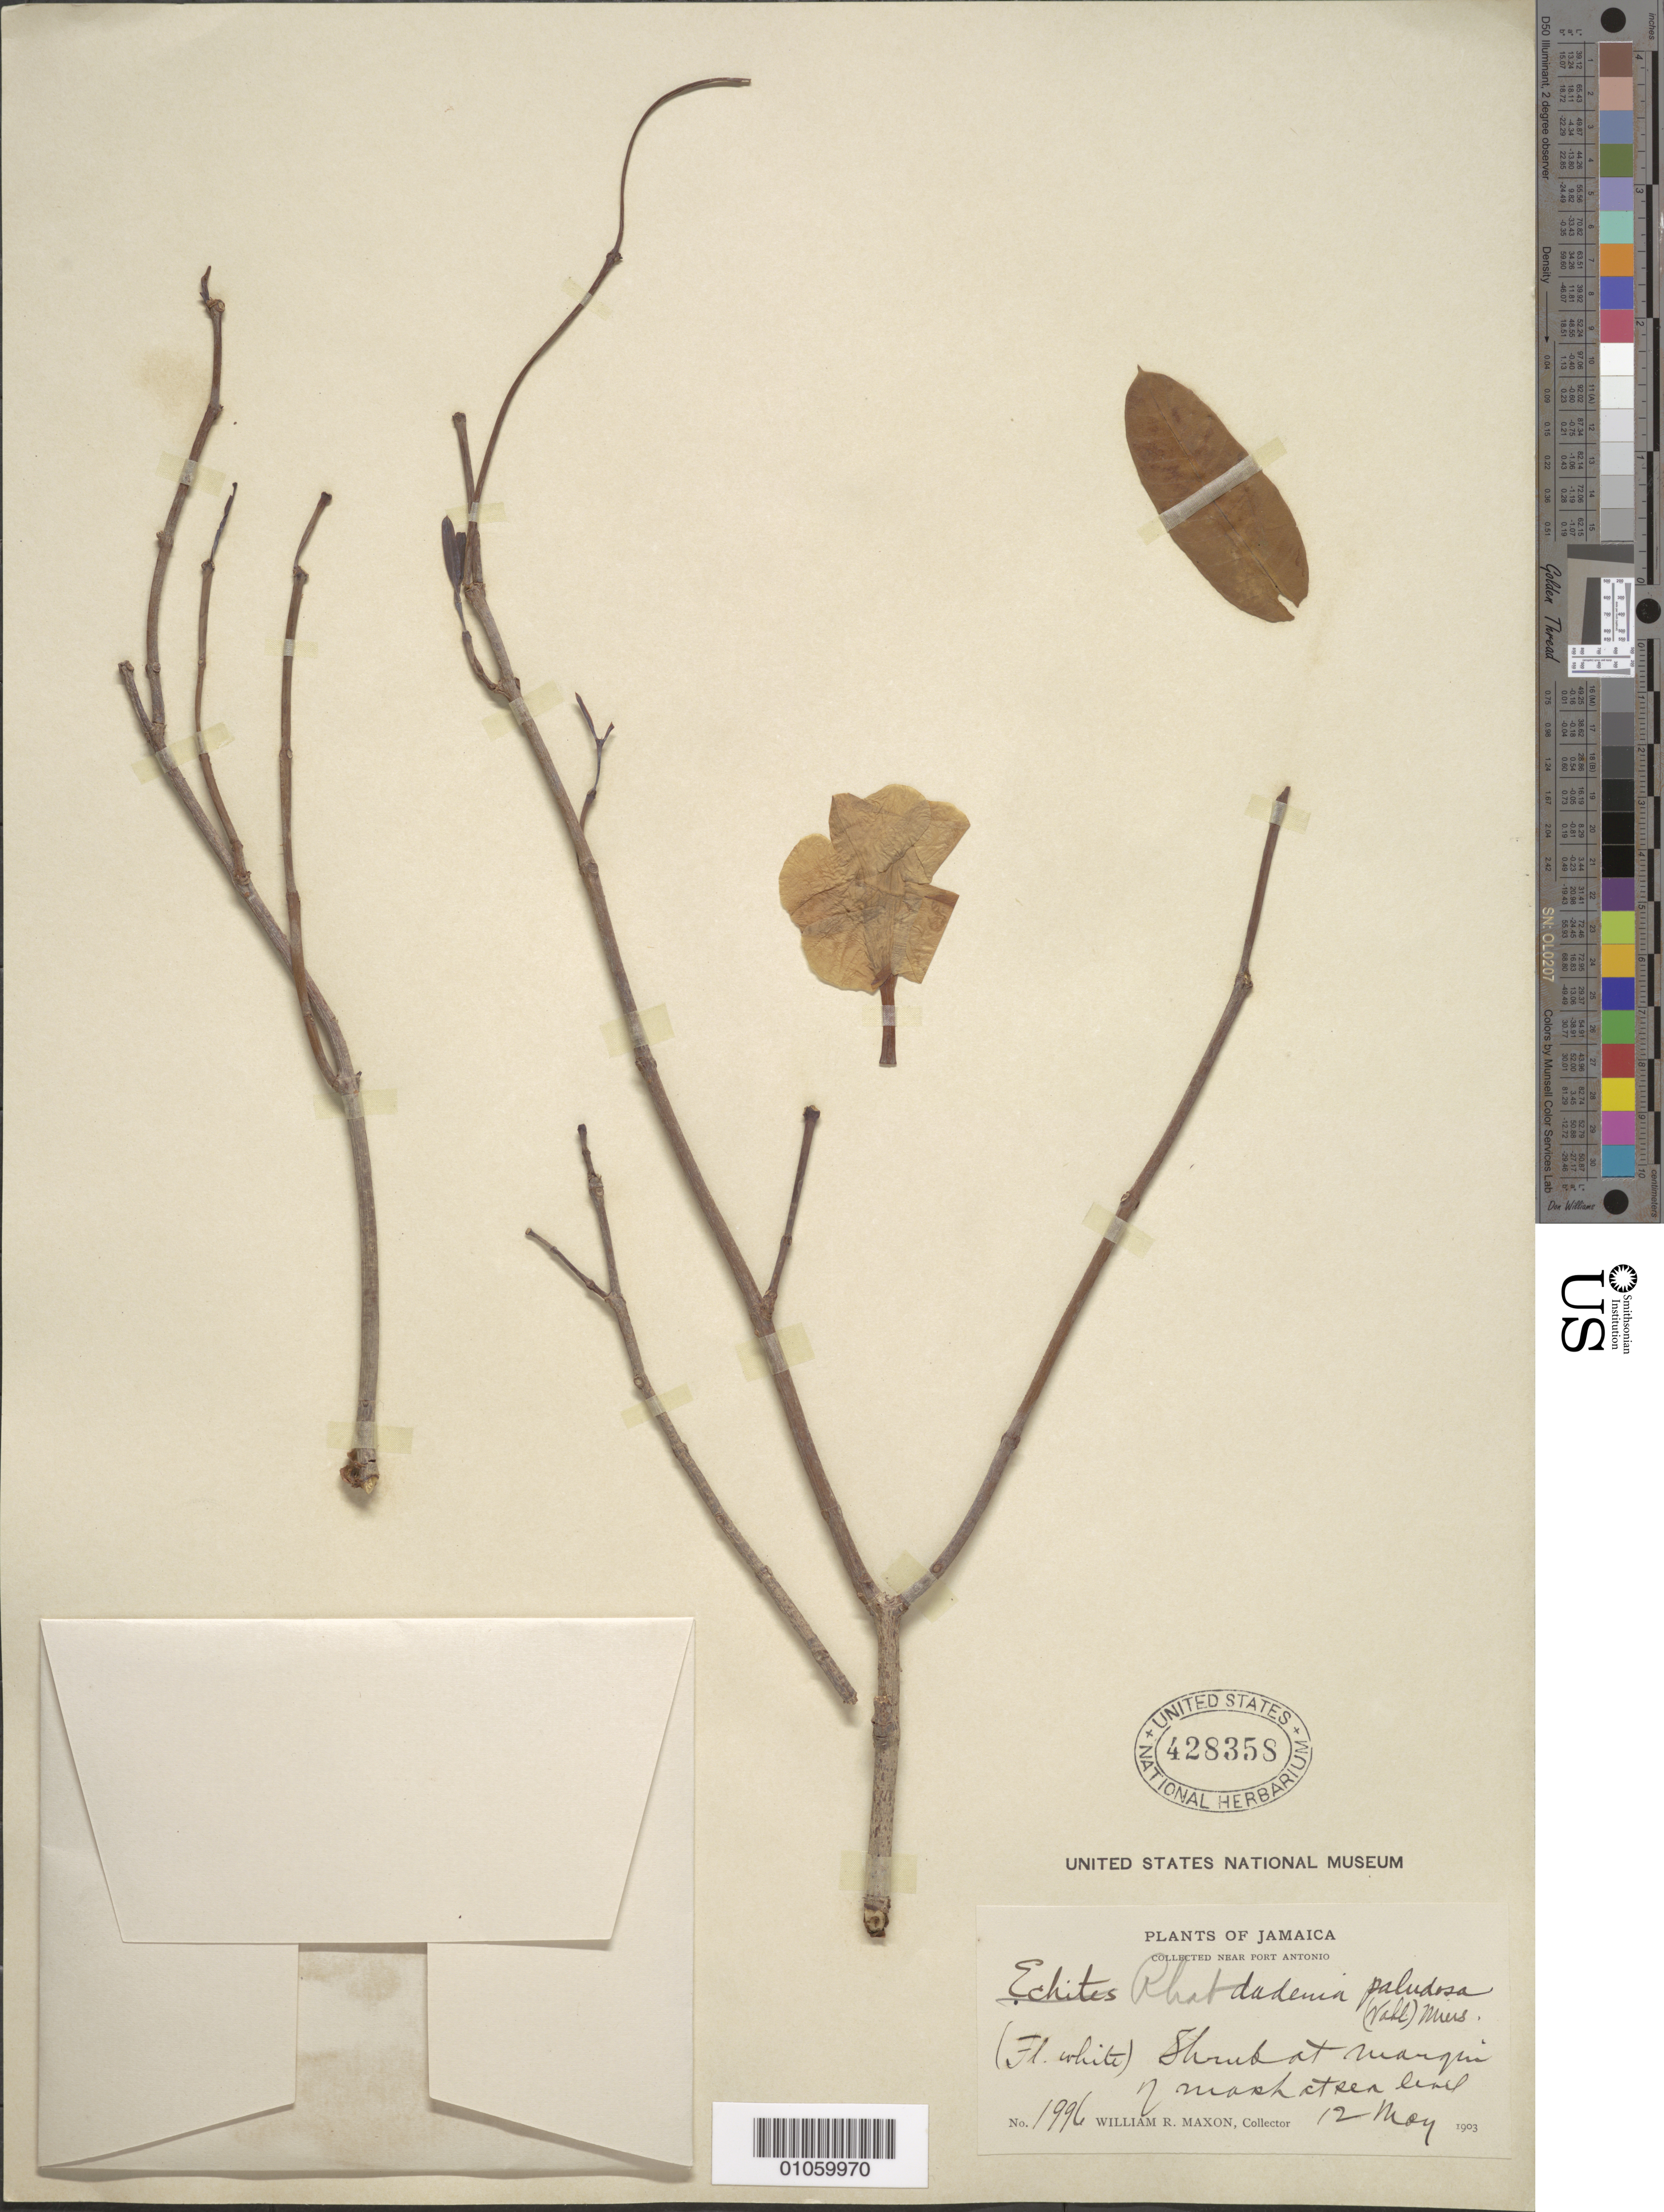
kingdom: Plantae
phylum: Tracheophyta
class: Magnoliopsida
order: Gentianales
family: Apocynaceae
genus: Rhabdadenia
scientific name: Rhabdadenia biflora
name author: (Jacq.) Müll. Arg.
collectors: W. R. Maxon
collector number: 1996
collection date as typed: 12 May 1903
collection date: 1903-05-12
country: Jamaica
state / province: Portland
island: Jamaica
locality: At margin of marsh near Port Antonio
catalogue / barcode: US 428358